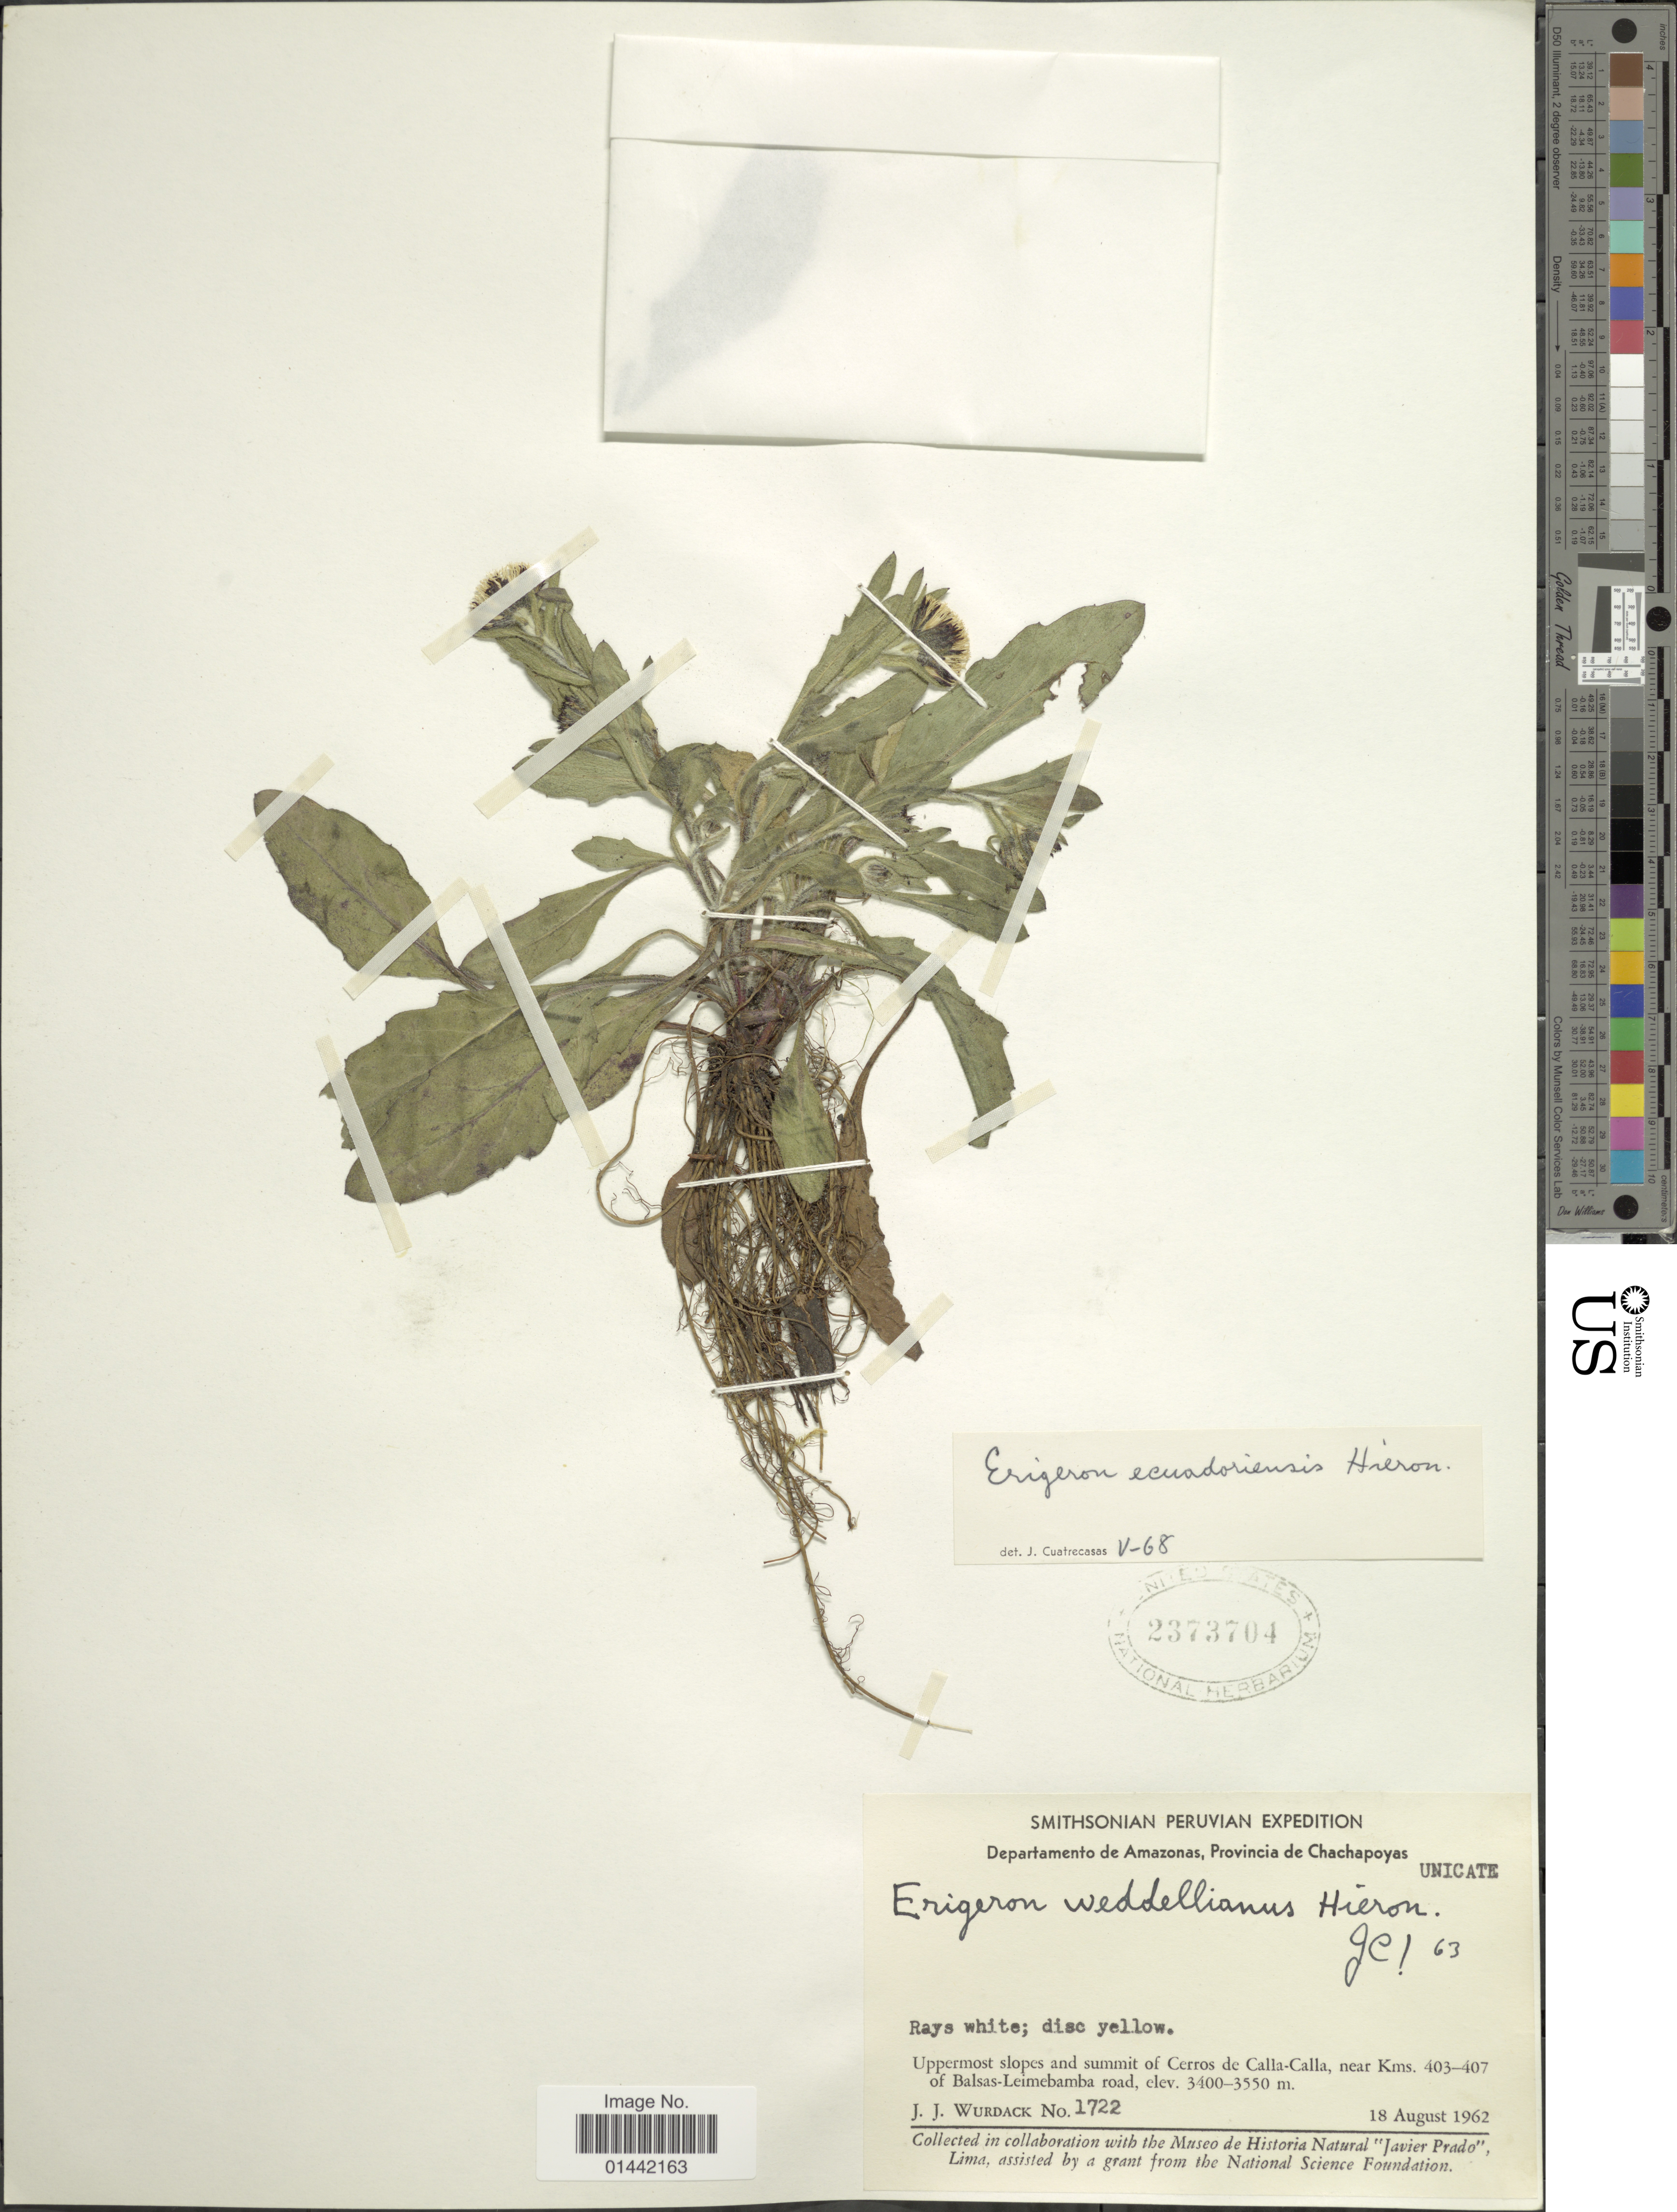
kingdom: Plantae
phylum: Tracheophyta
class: Magnoliopsida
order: Asterales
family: Asteraceae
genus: Erigeron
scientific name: Erigeron equadoriensis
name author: Hieron.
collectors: J. J. Wurdack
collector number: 1722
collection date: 1962-08-18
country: Venezuela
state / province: Amazonas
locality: Departamento de Amazonas, Provincia de Chachapoyas, uppermost slopes and summit of Cerros de Calla-Calla, near Kms. 403-407 of Balsas-Leimebamba road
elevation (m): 3400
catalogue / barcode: US 2373704